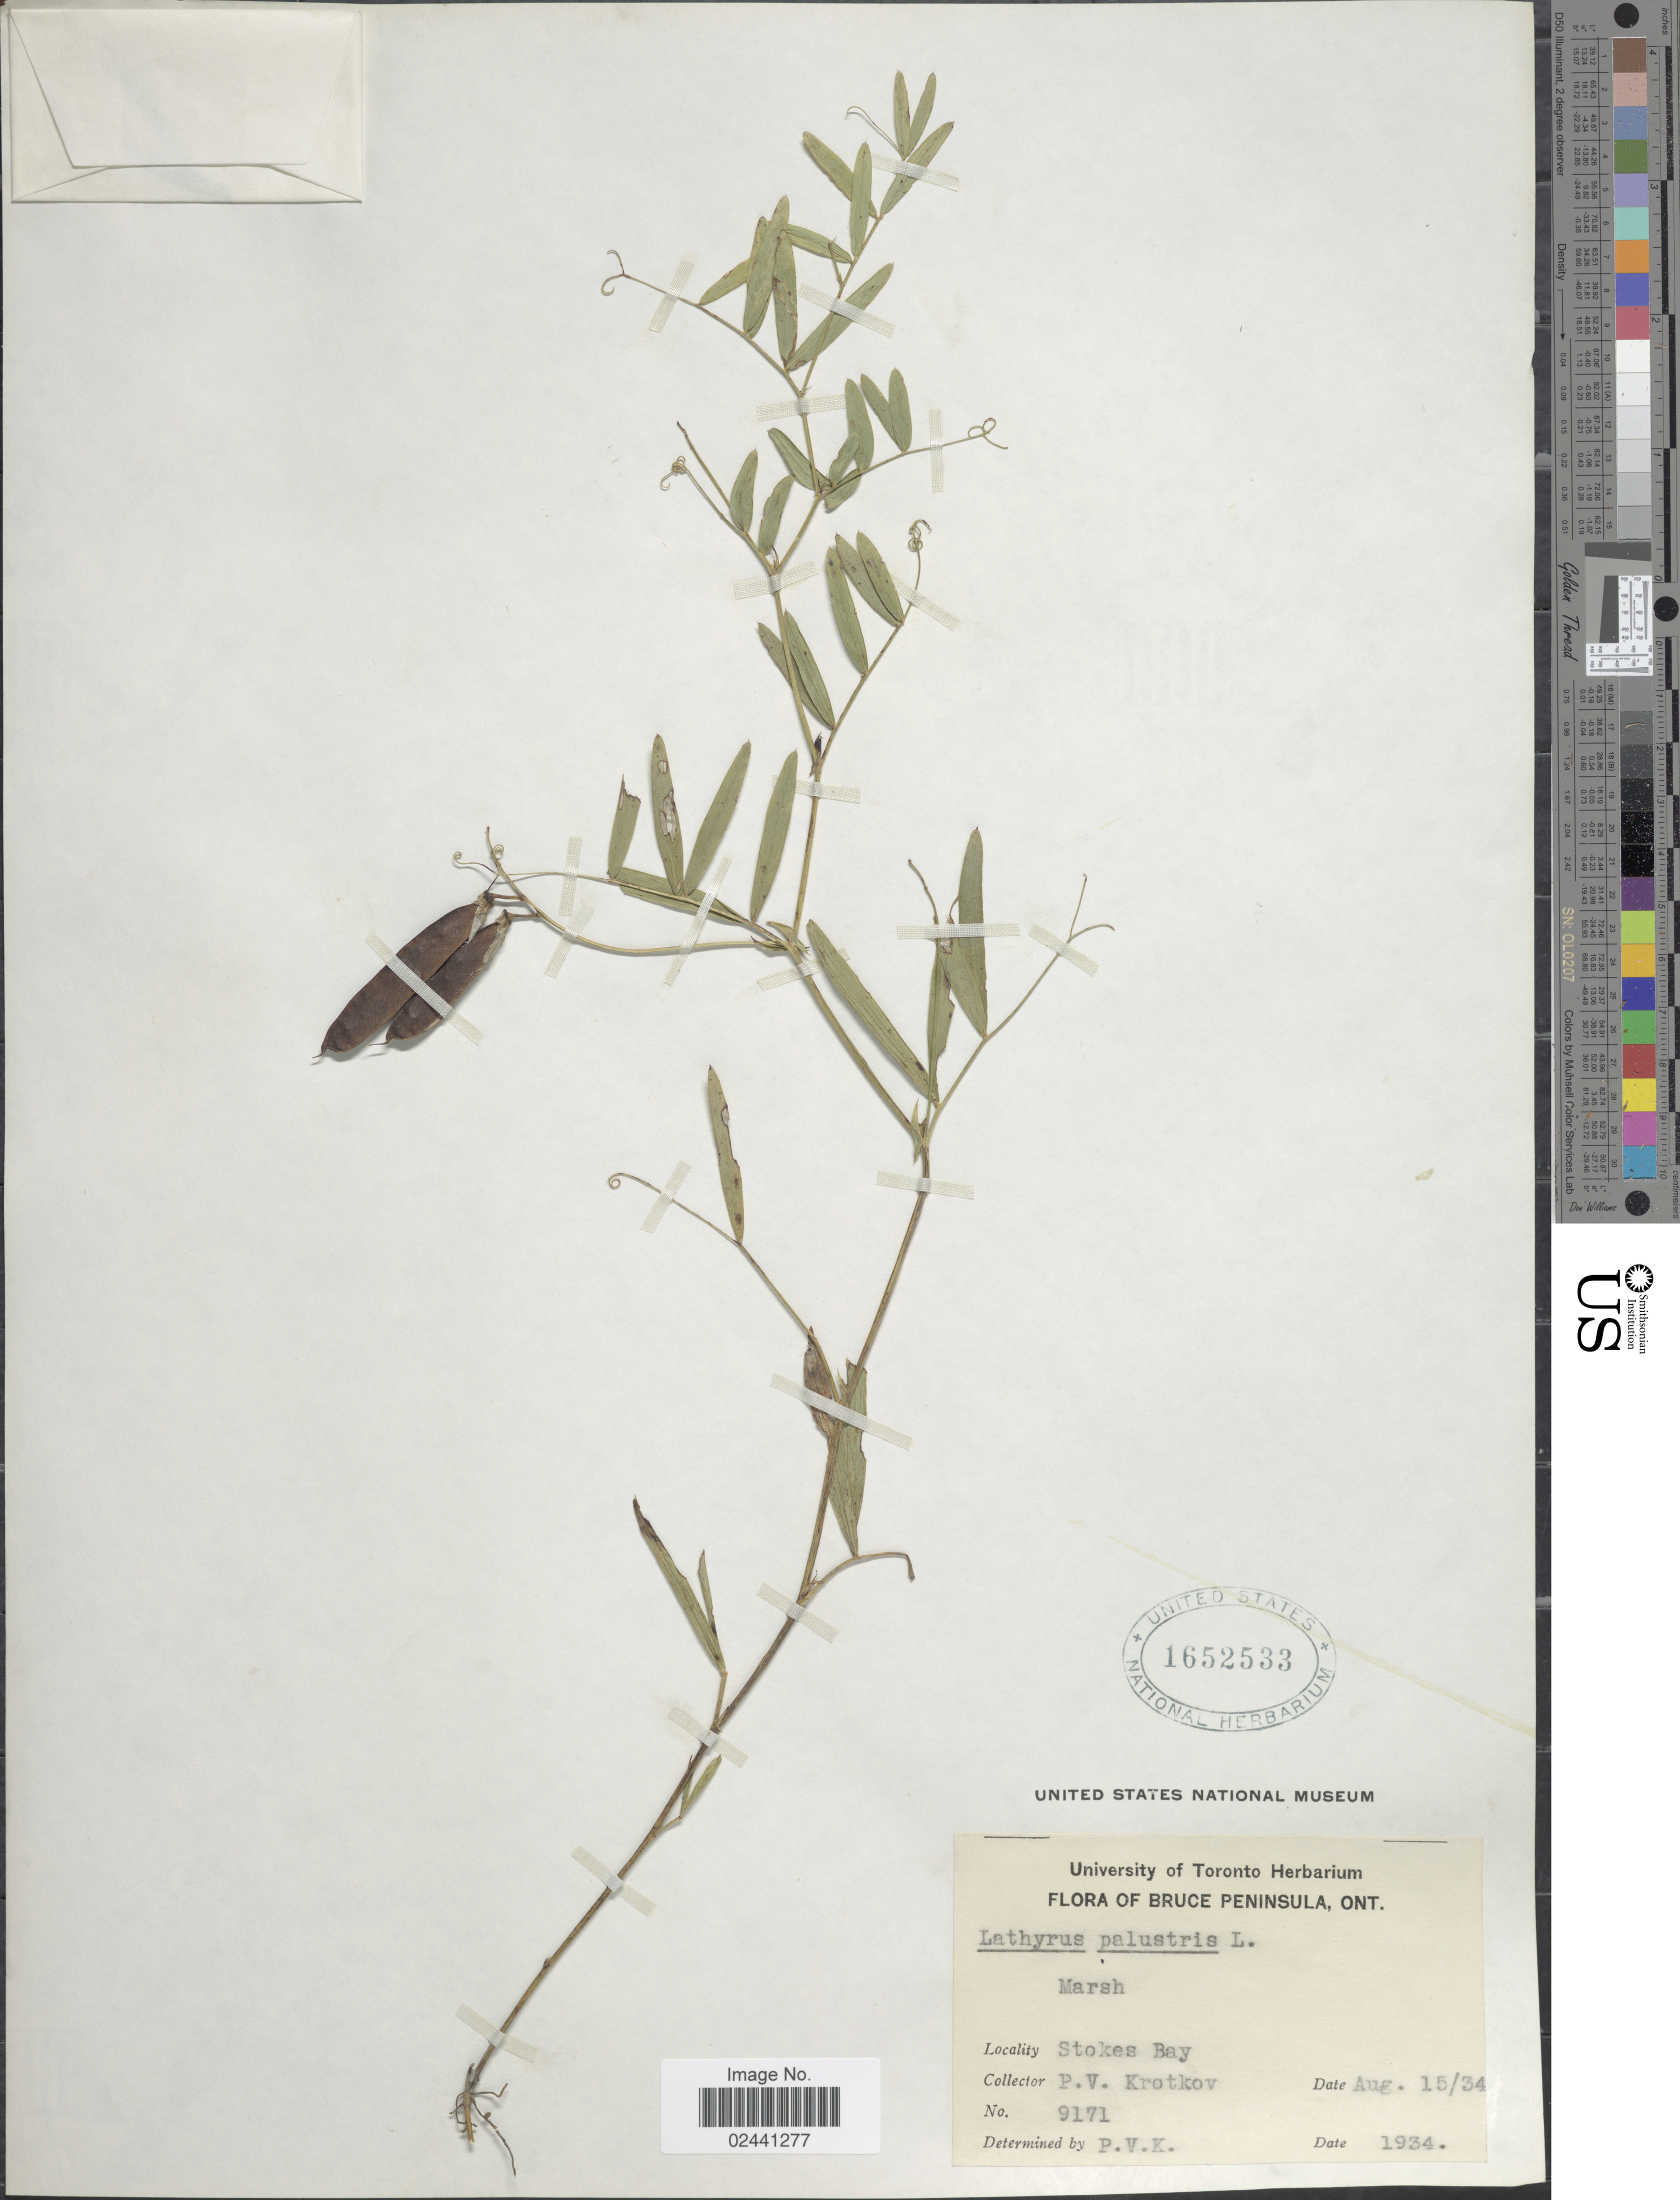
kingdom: Plantae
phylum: Tracheophyta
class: Magnoliopsida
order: Fabales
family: Fabaceae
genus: Lathyrus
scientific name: Lathyrus palustris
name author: L.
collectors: P. V. Krotkov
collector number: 9171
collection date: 1934-08-15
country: Canada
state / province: Ontario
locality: Bruce Peninsula, Stokes Bay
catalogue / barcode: US 1652533